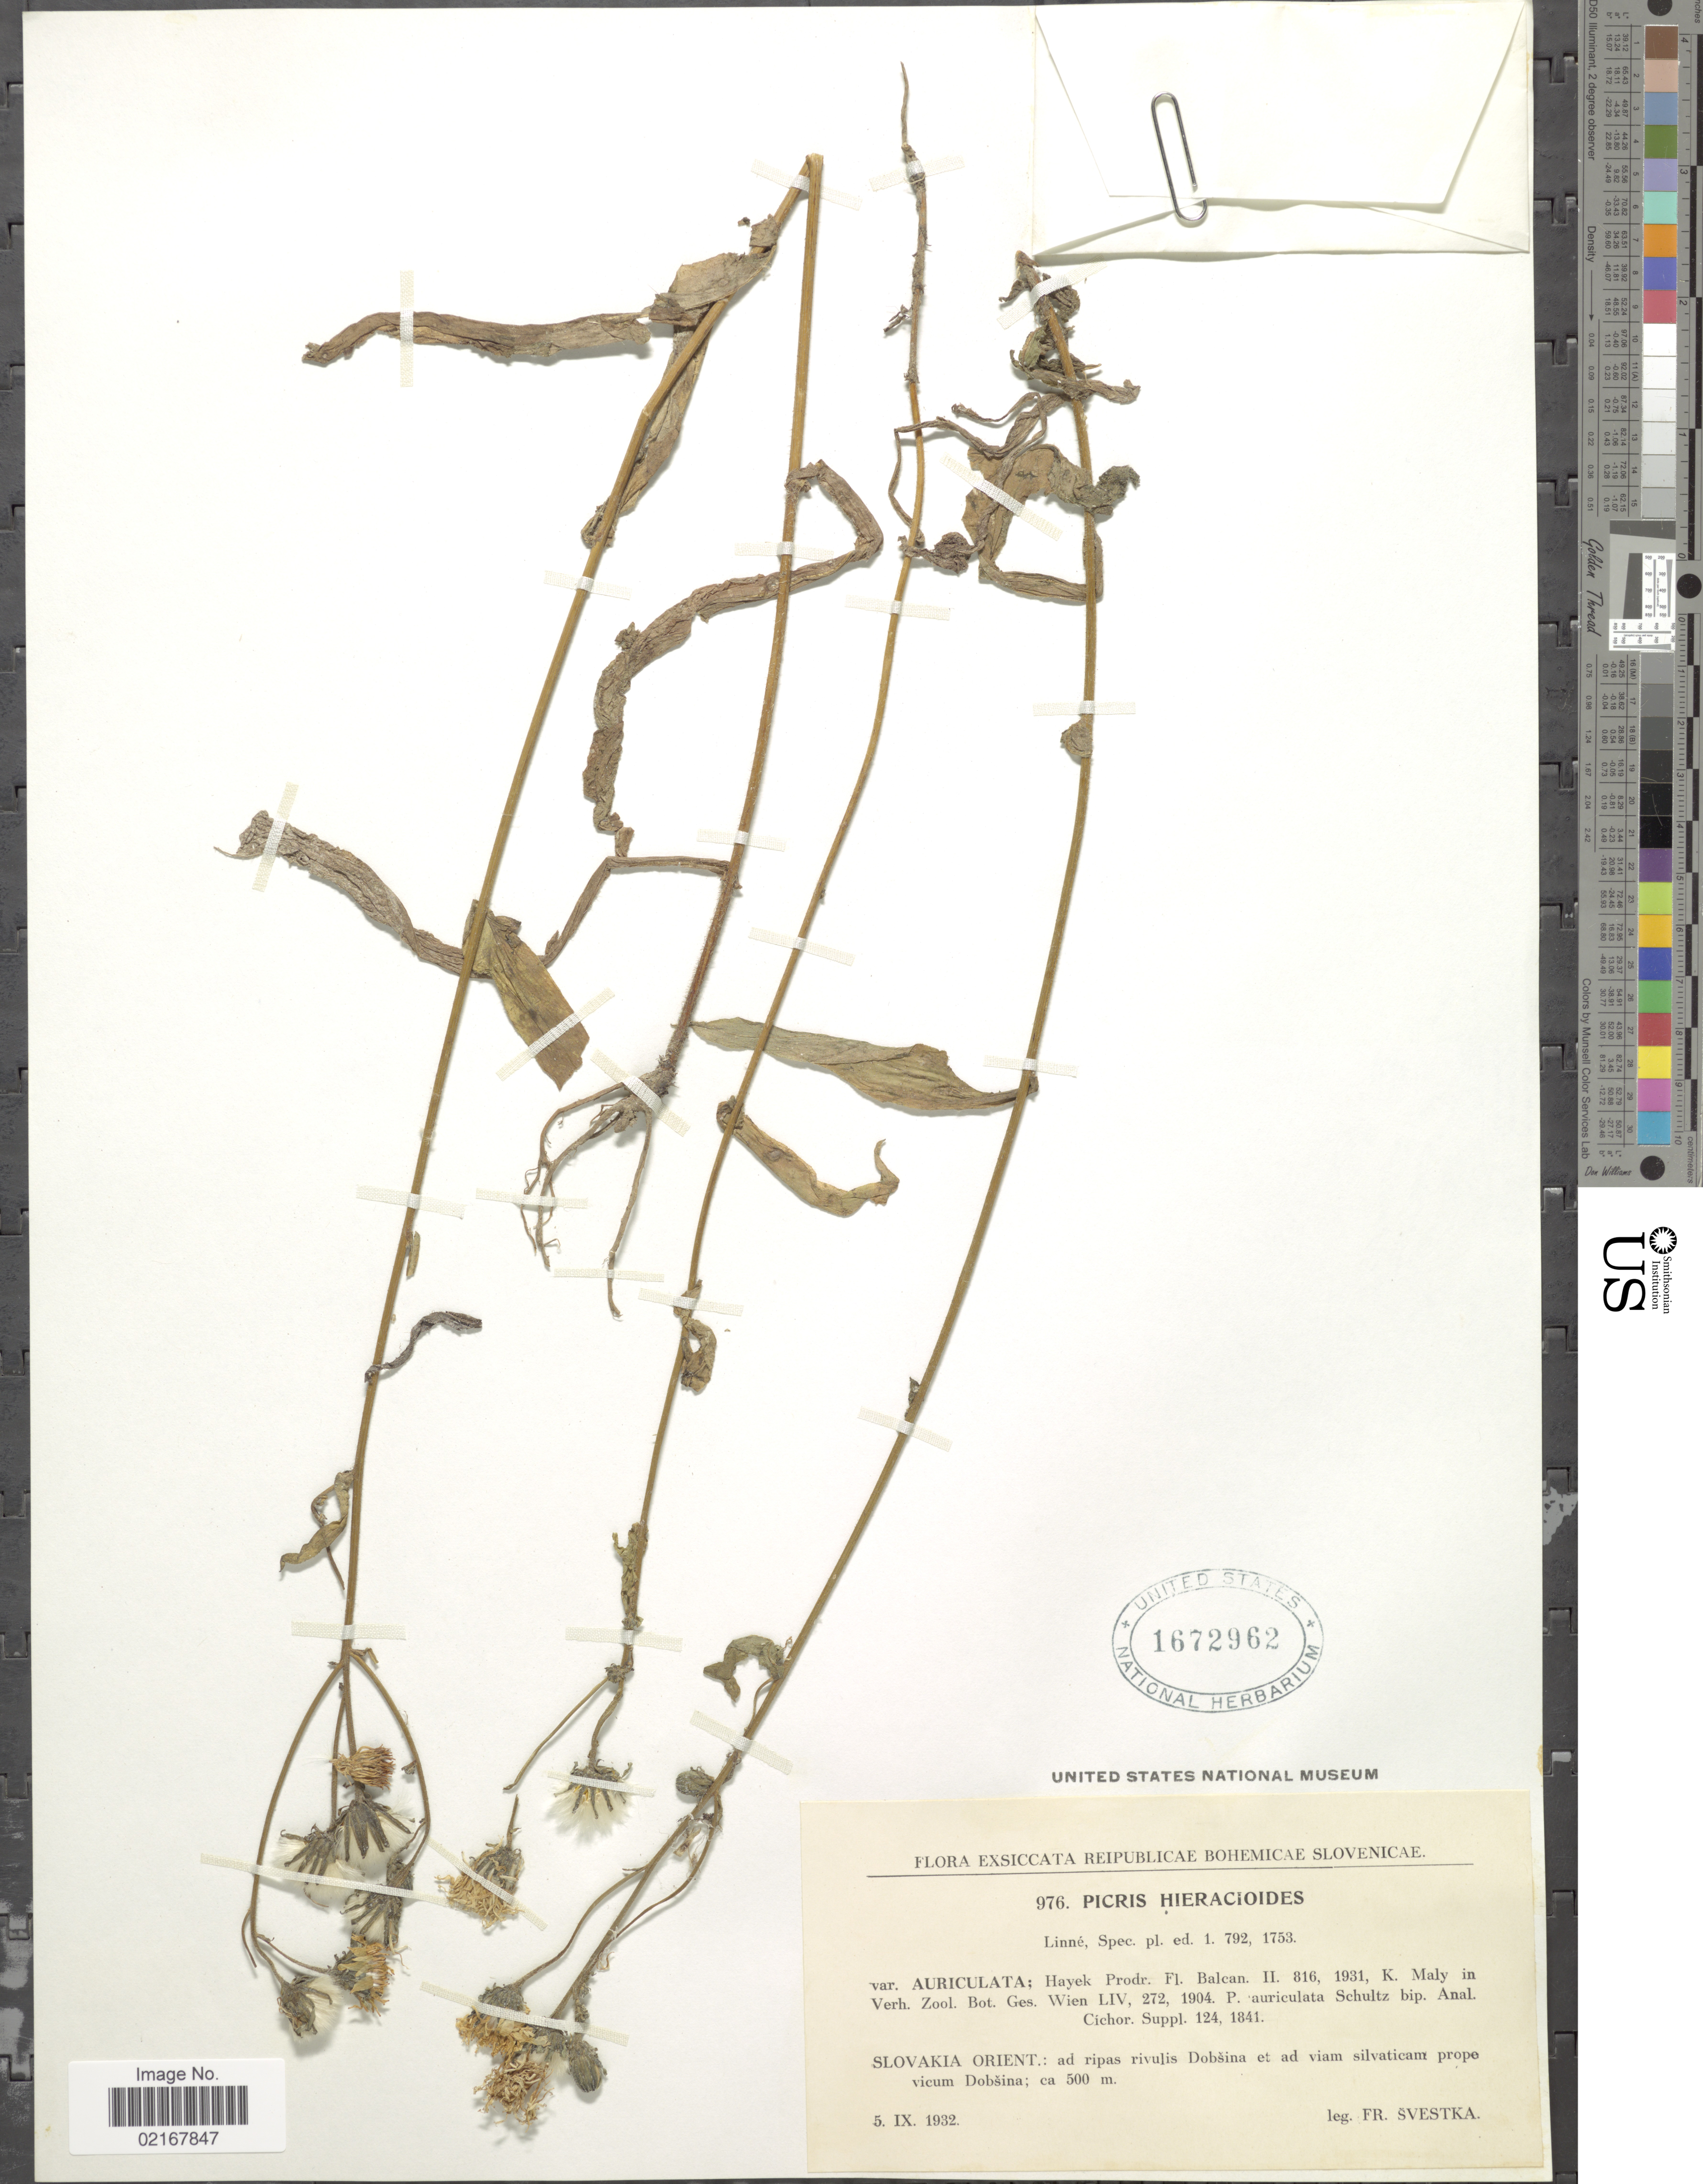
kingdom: Plantae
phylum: Tracheophyta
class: Magnoliopsida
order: Asterales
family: Asteraceae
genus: Picris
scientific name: Picris hieracioides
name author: L.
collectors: F. Svestka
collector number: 976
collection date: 1932-09-05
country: Slovakia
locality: Reipublicae Bohemicae Slovenicae, Slovakia Orient., Dobsina et ad viam silvaticam prope vicum Dobsina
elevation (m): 500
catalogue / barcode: US 1672962